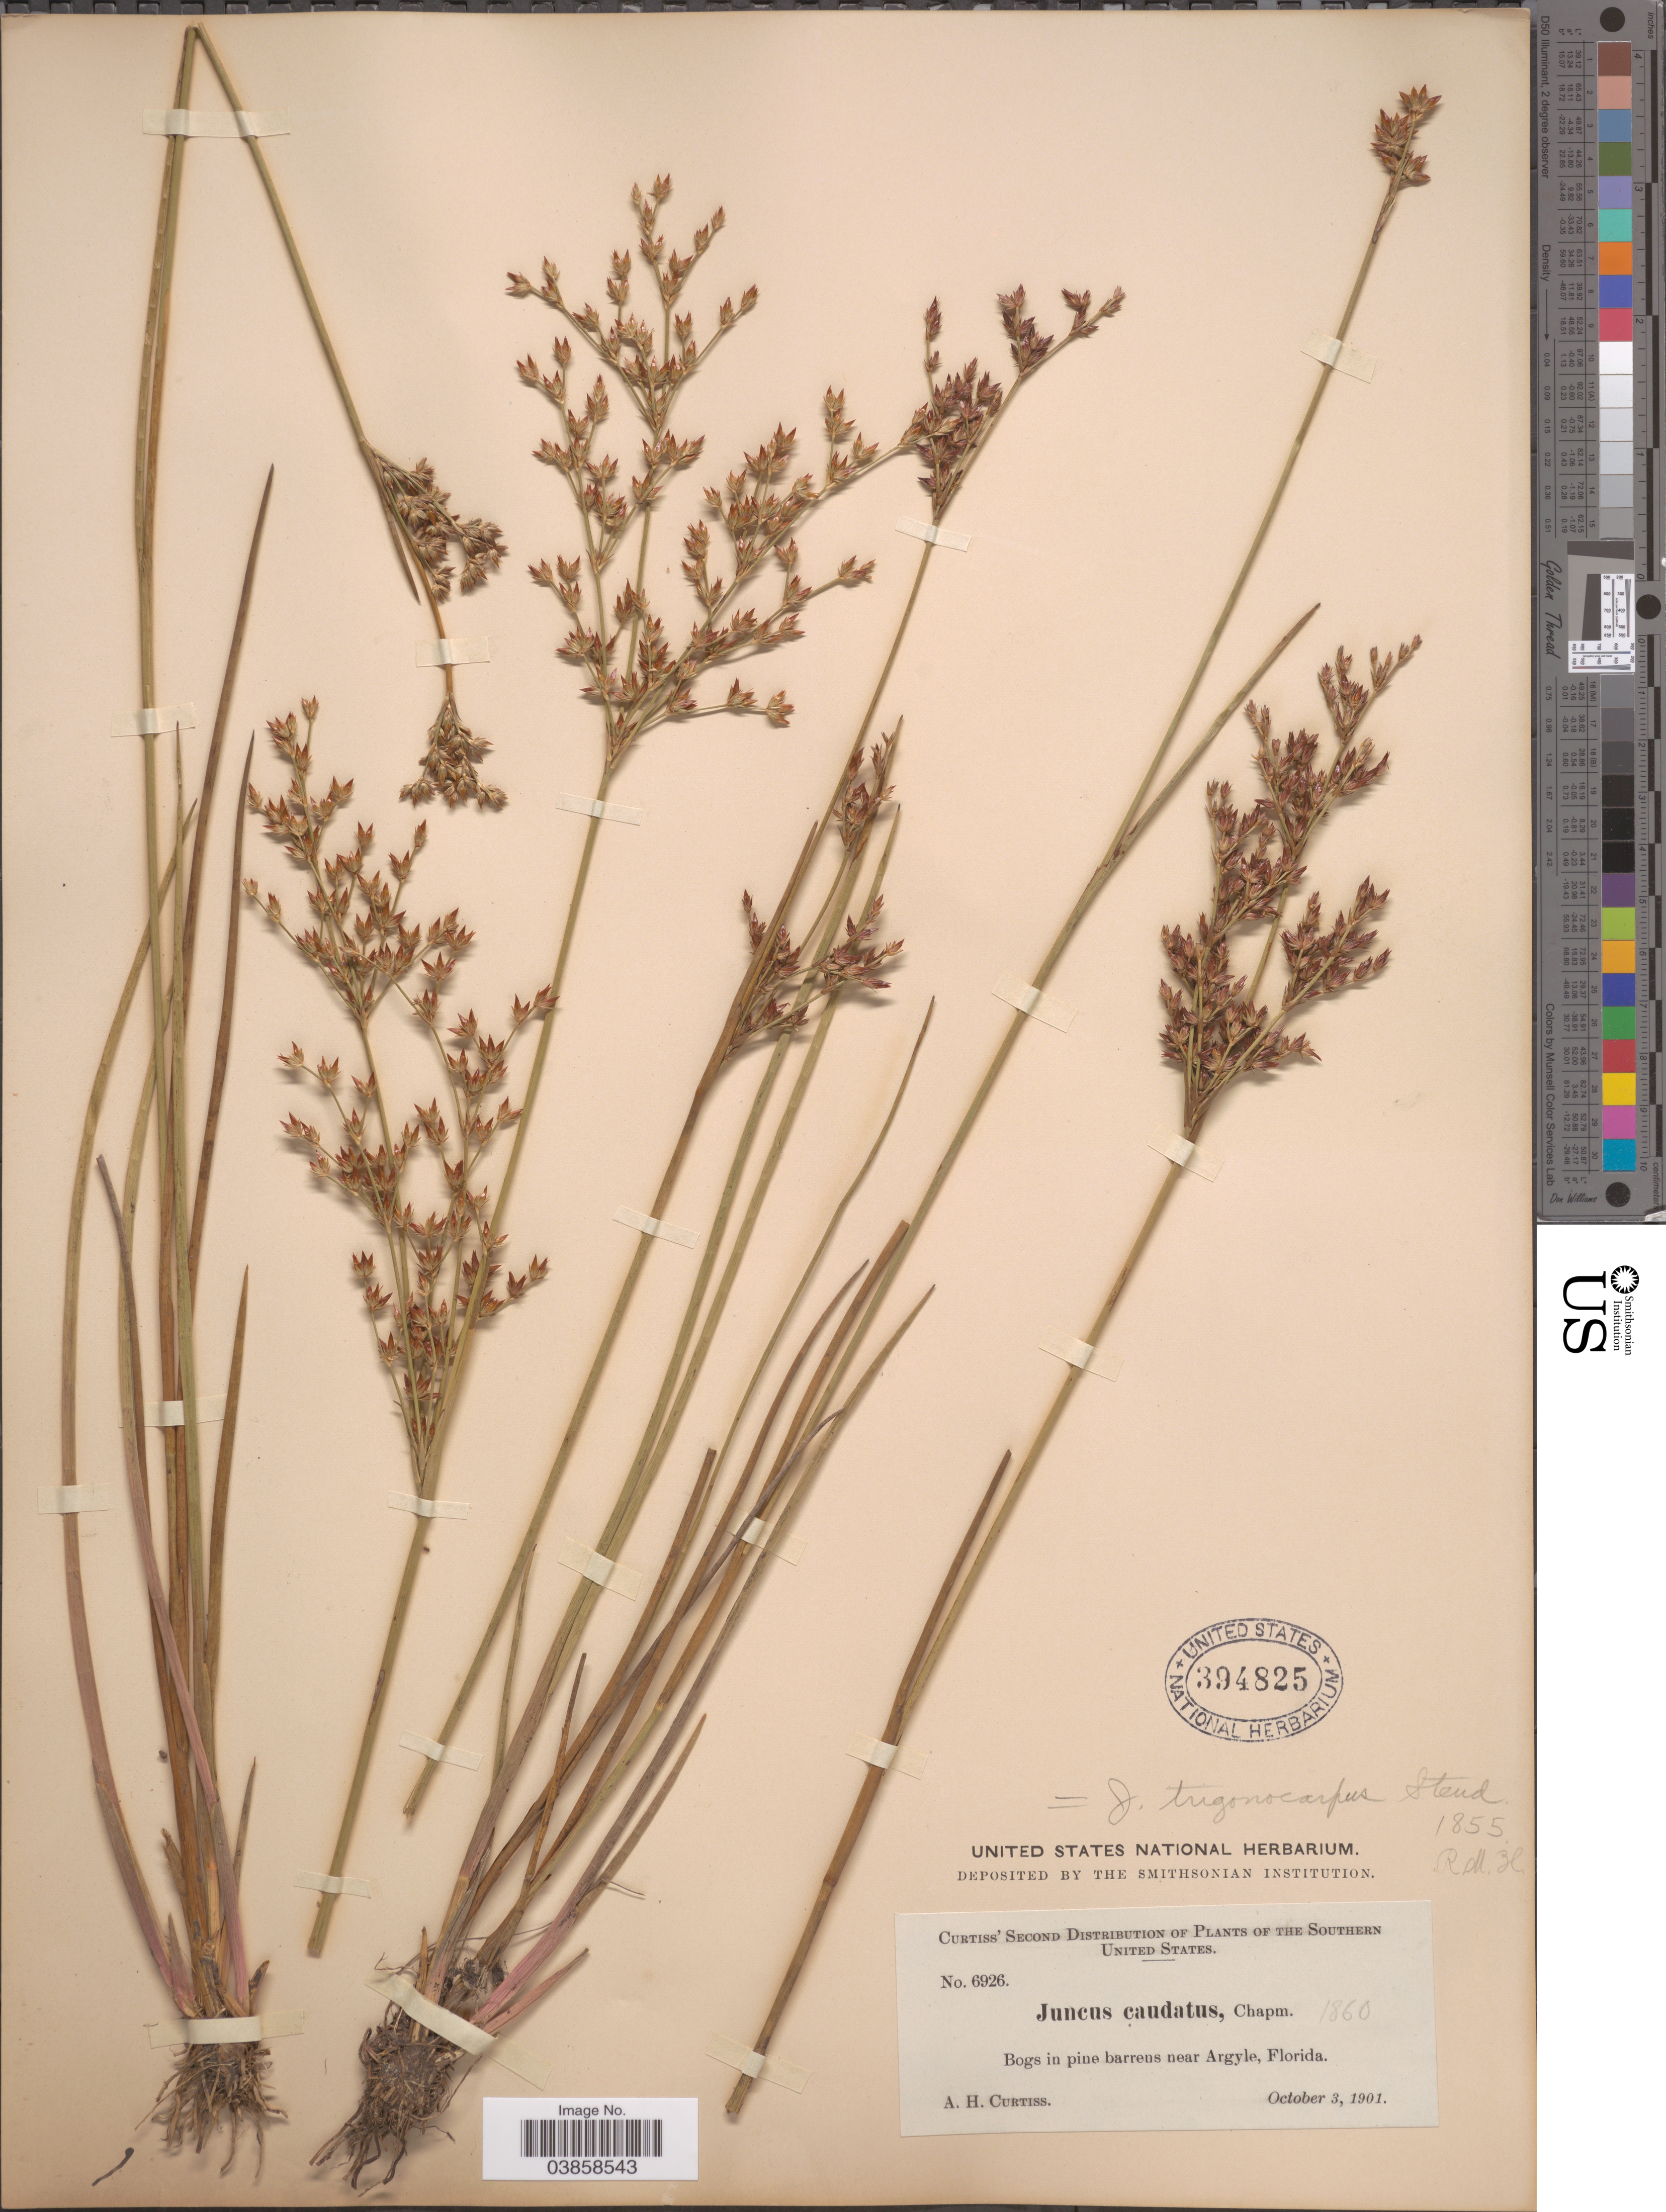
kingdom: Plantae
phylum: Tracheophyta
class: Liliopsida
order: Poales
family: Juncaceae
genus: Juncus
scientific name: Juncus trigonocarpus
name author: Steud.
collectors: A. H. Curtiss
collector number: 6926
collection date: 1901-10-03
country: United States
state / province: Florida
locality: Southern United States. Bogs in pine barrens near Argyle.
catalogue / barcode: US 394825